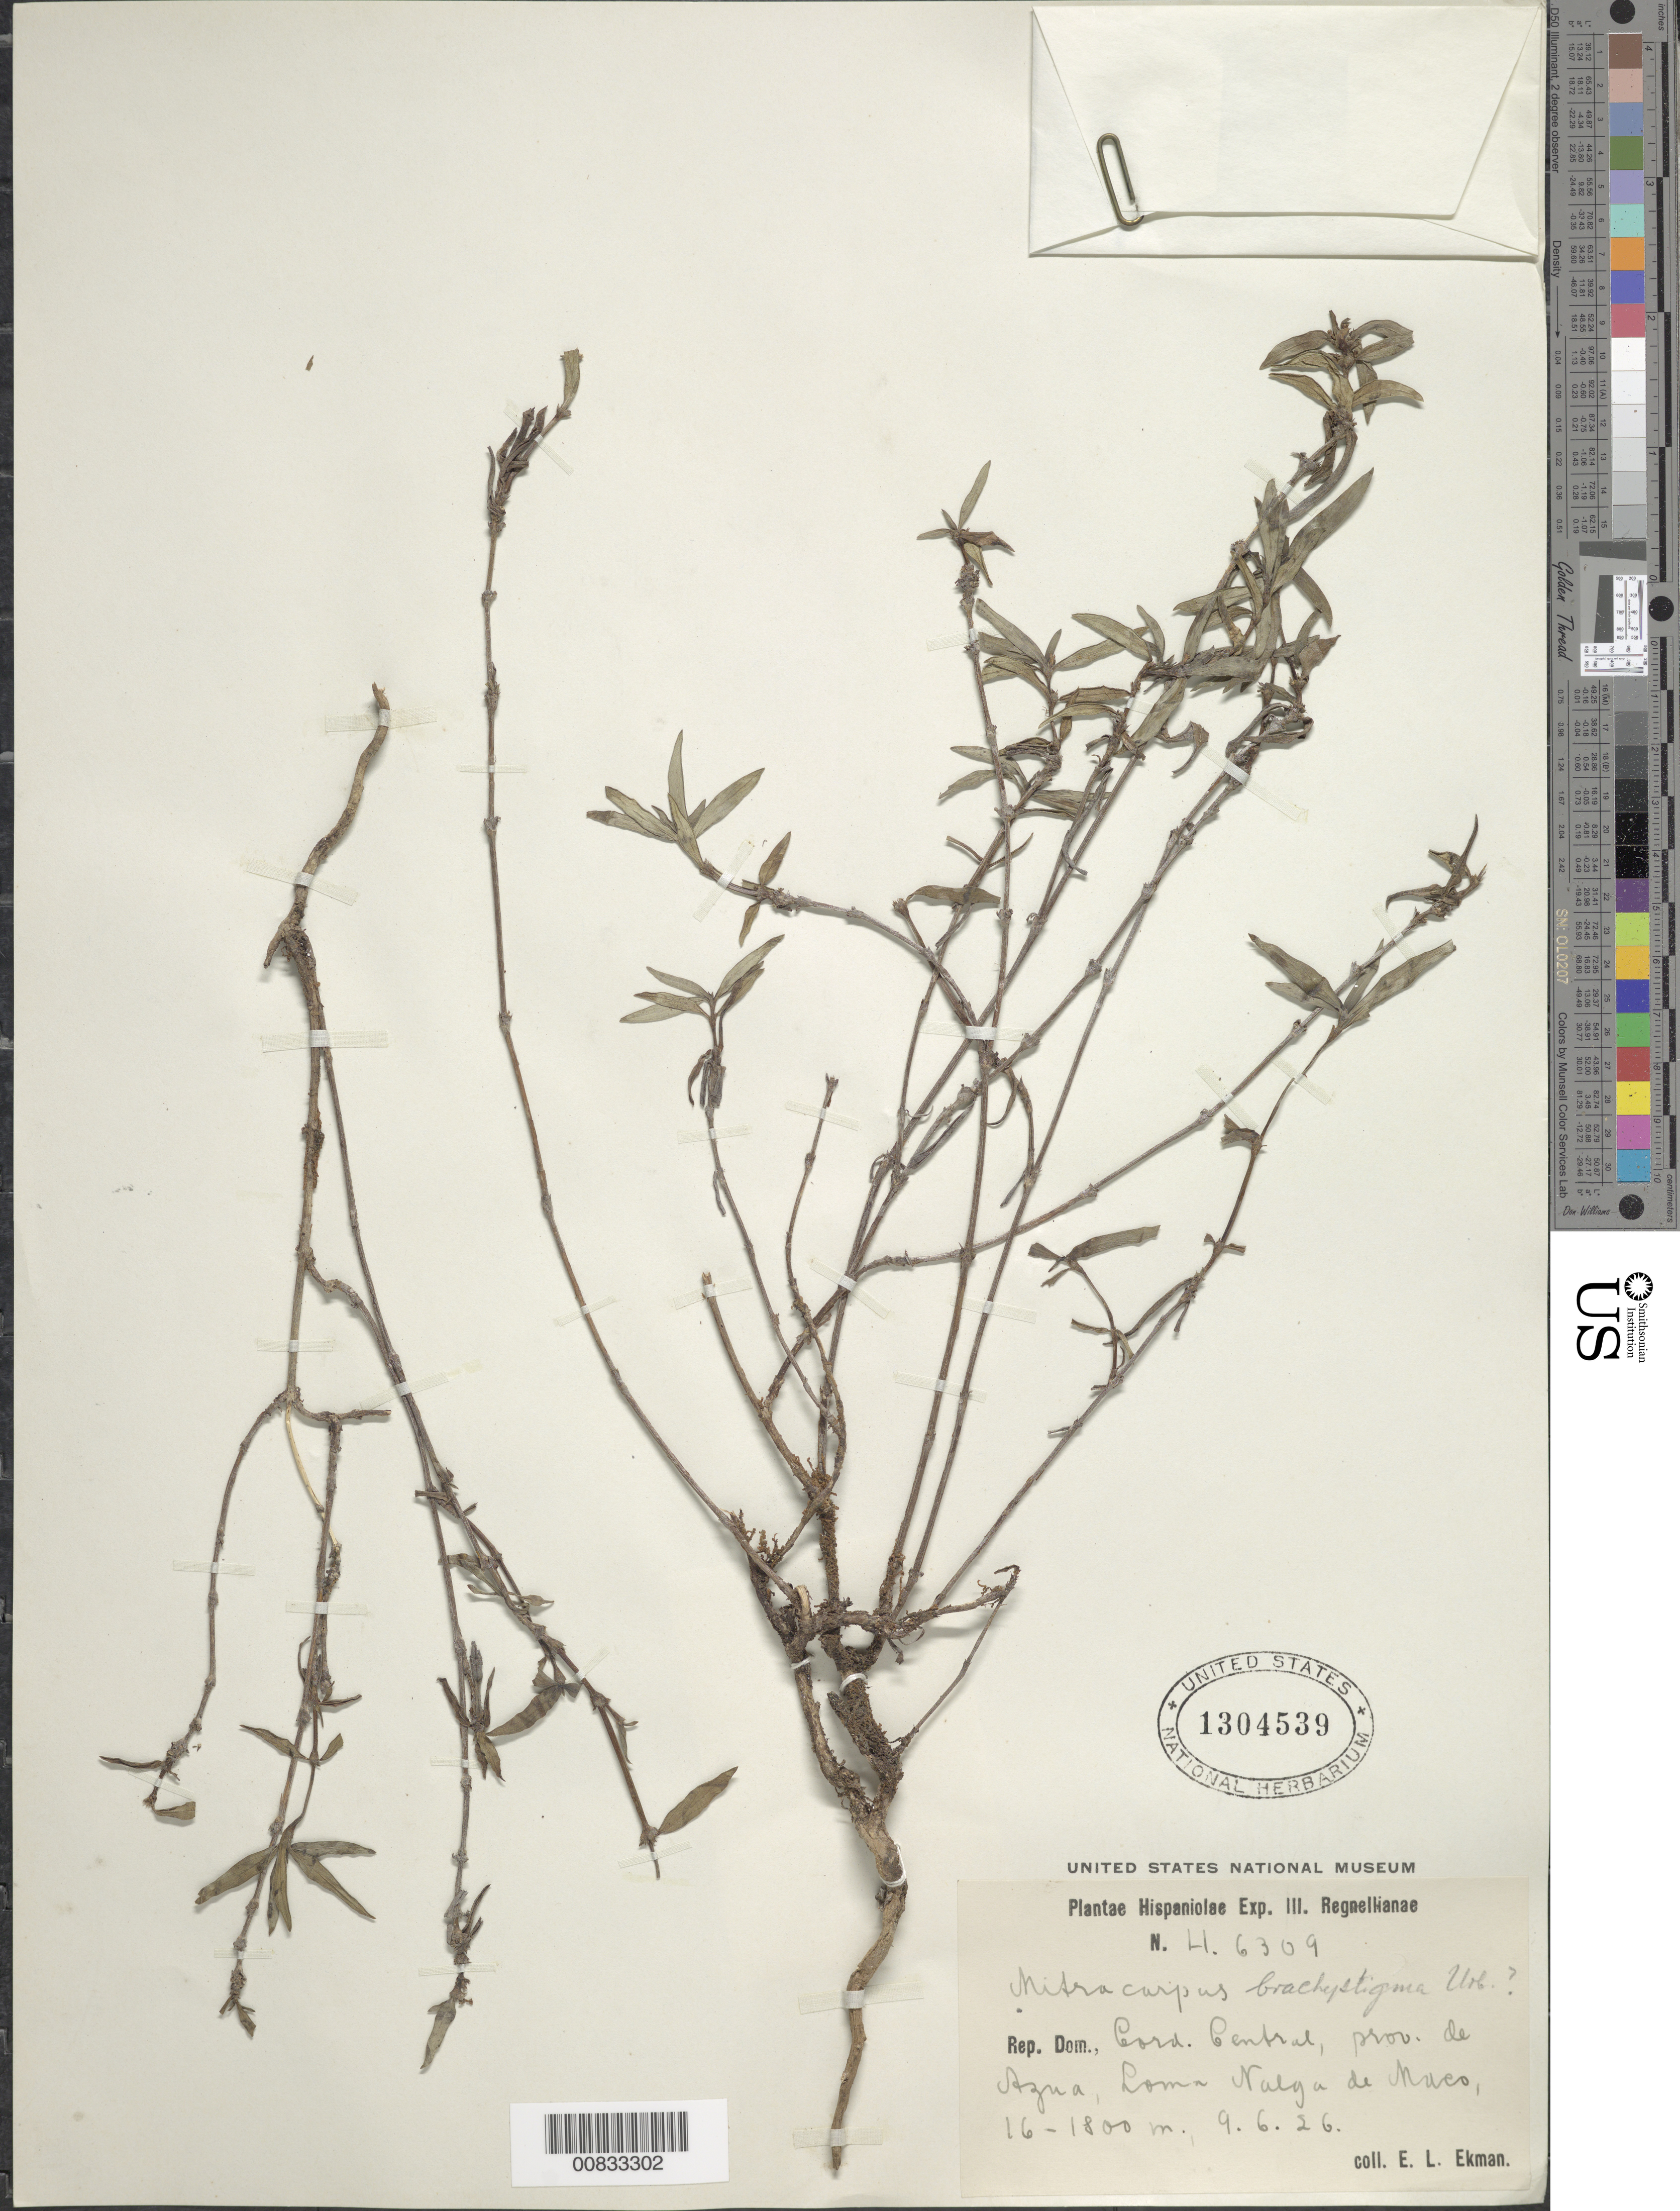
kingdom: Plantae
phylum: Tracheophyta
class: Magnoliopsida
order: Gentianales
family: Rubiaceae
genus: Mitracarpus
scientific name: Mitracarpus brachystigma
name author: Urb.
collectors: E. L. Ekman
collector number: H 6309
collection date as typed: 09 Jun 1926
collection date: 1926-06-09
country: Dominican Republic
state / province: Azua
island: Hispaniola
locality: Cordillera Central, Loma Nalga de Maco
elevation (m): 1600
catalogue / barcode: US 1304539